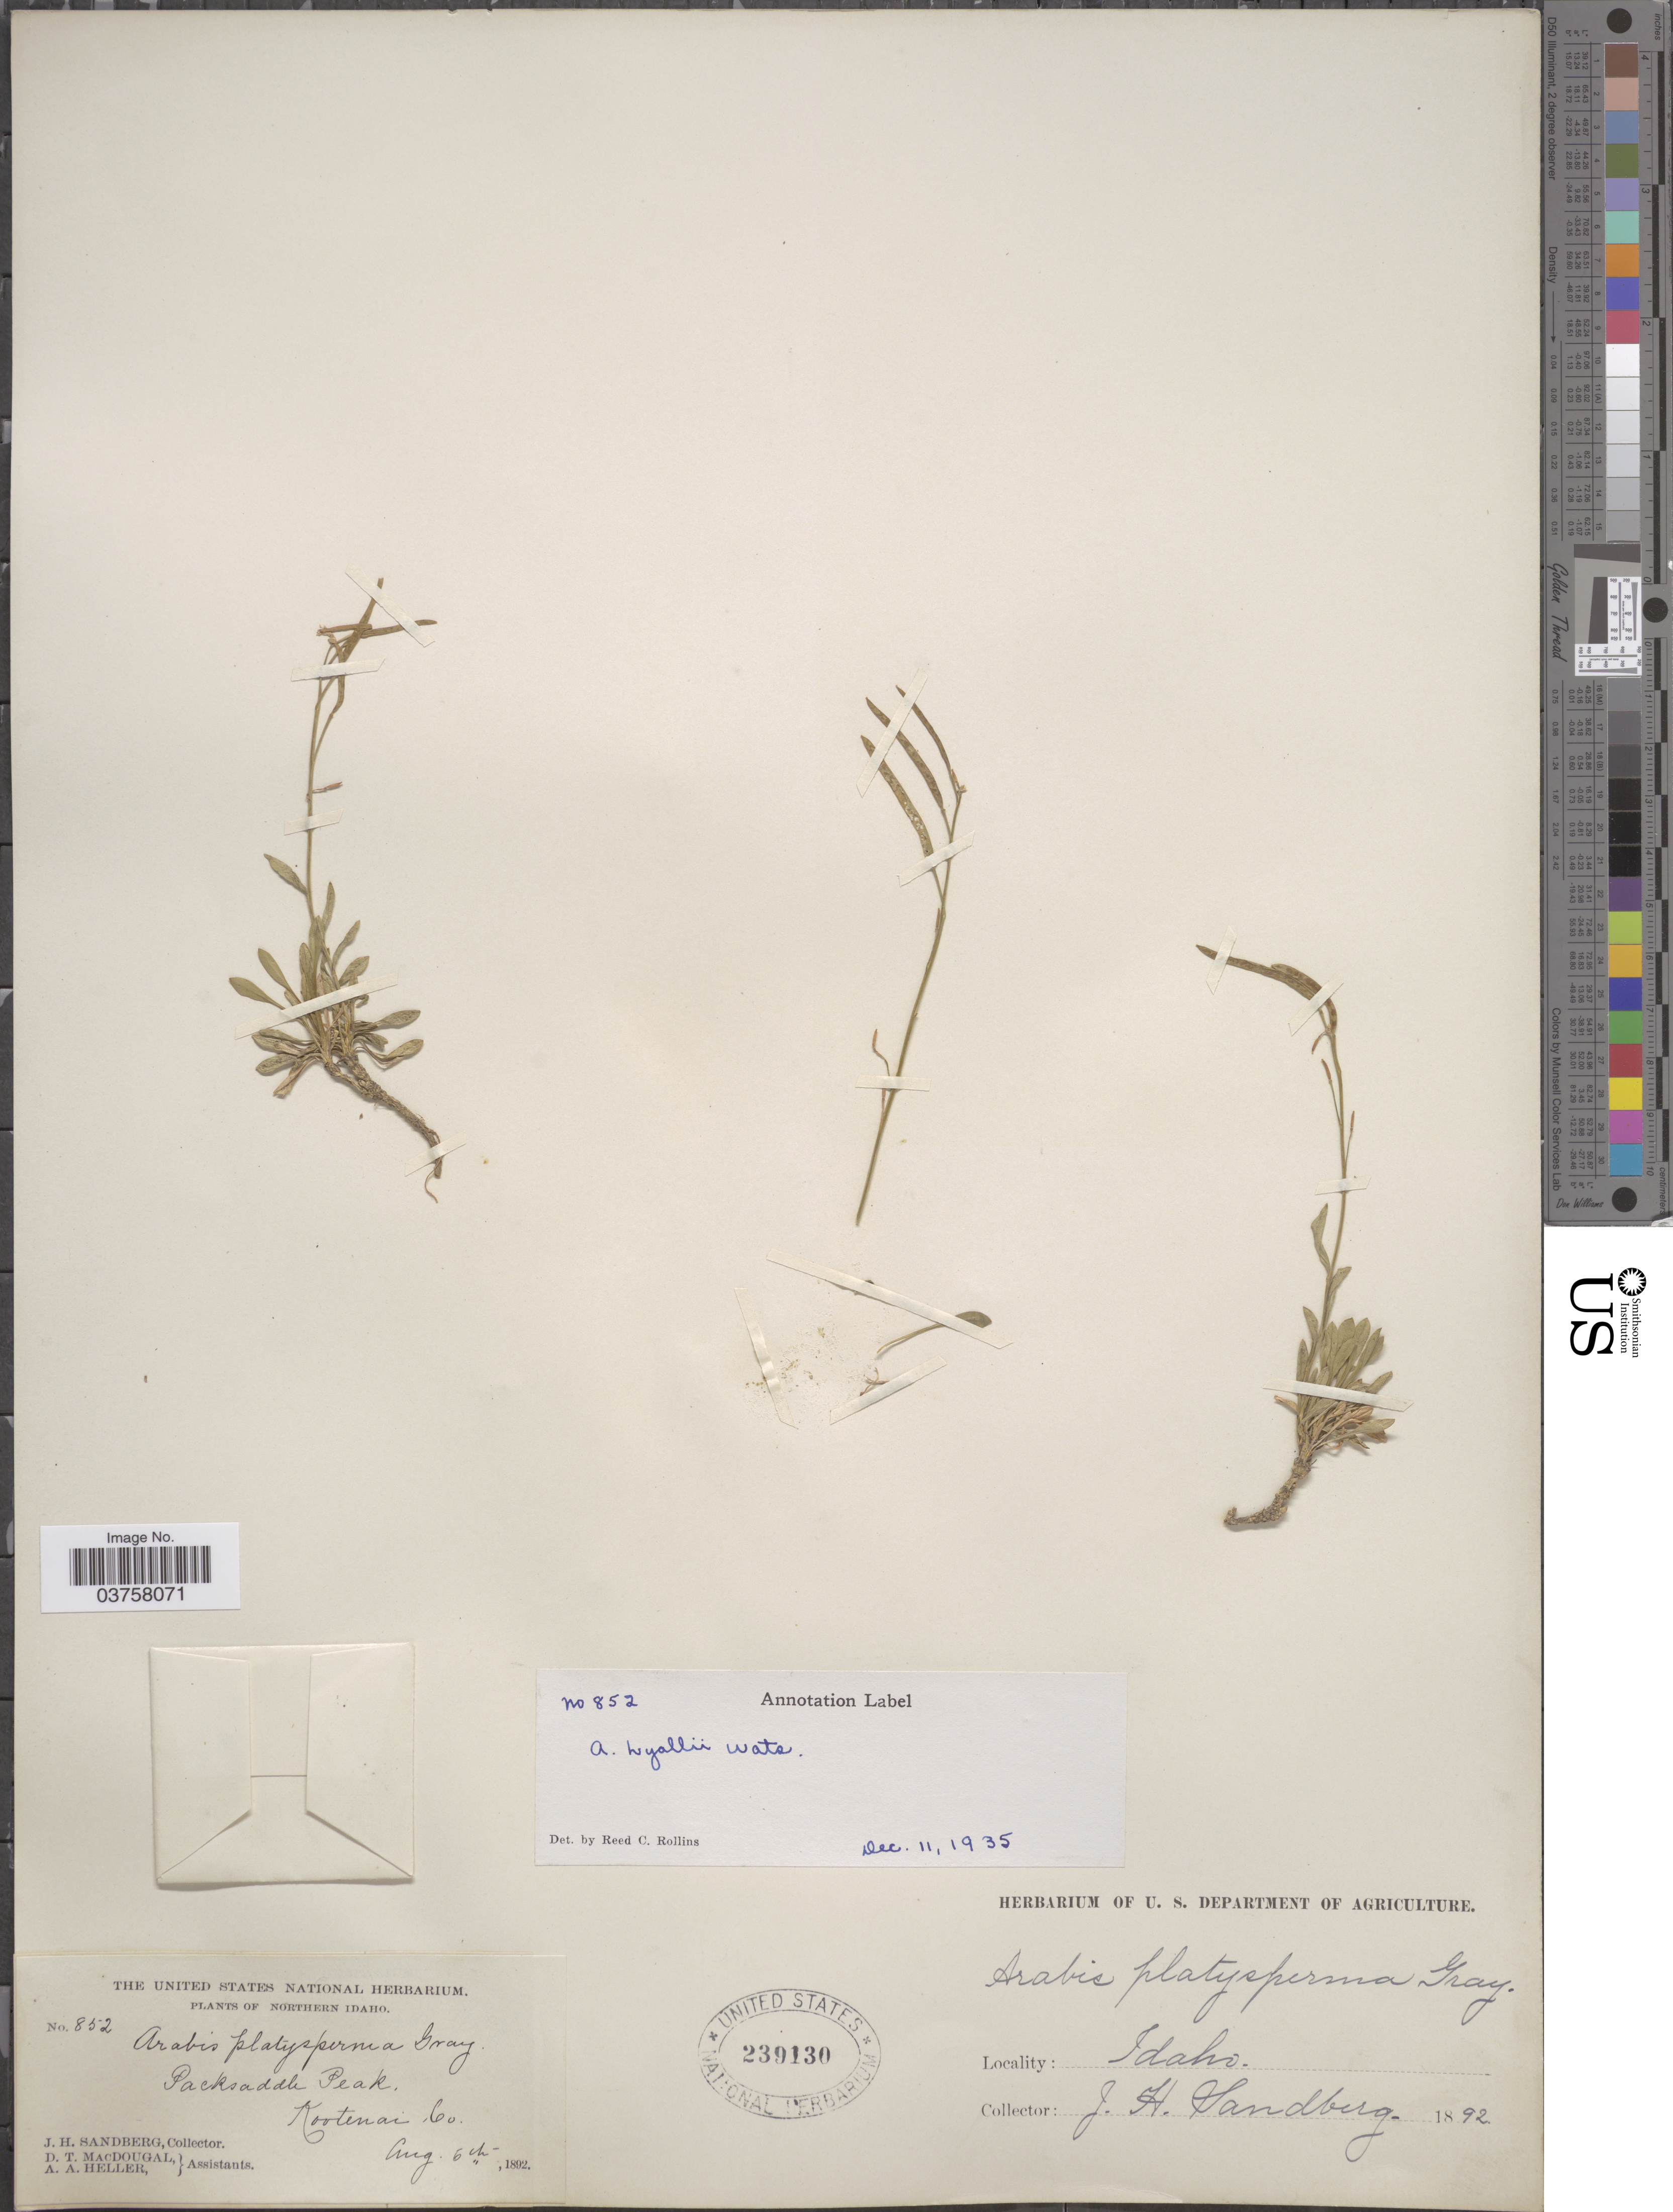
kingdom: Plantae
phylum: Tracheophyta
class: Magnoliopsida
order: Brassicales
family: Brassicaceae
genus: Arabis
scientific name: Arabis lyallii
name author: S. Watson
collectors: J. H. Sandberg, D. T. MacDougal & A. A. Heller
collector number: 852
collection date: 1892-08-06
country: United States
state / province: Idaho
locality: Northern Idaho. Packsaddle Peak. Kootenai Co.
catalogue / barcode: US 239130